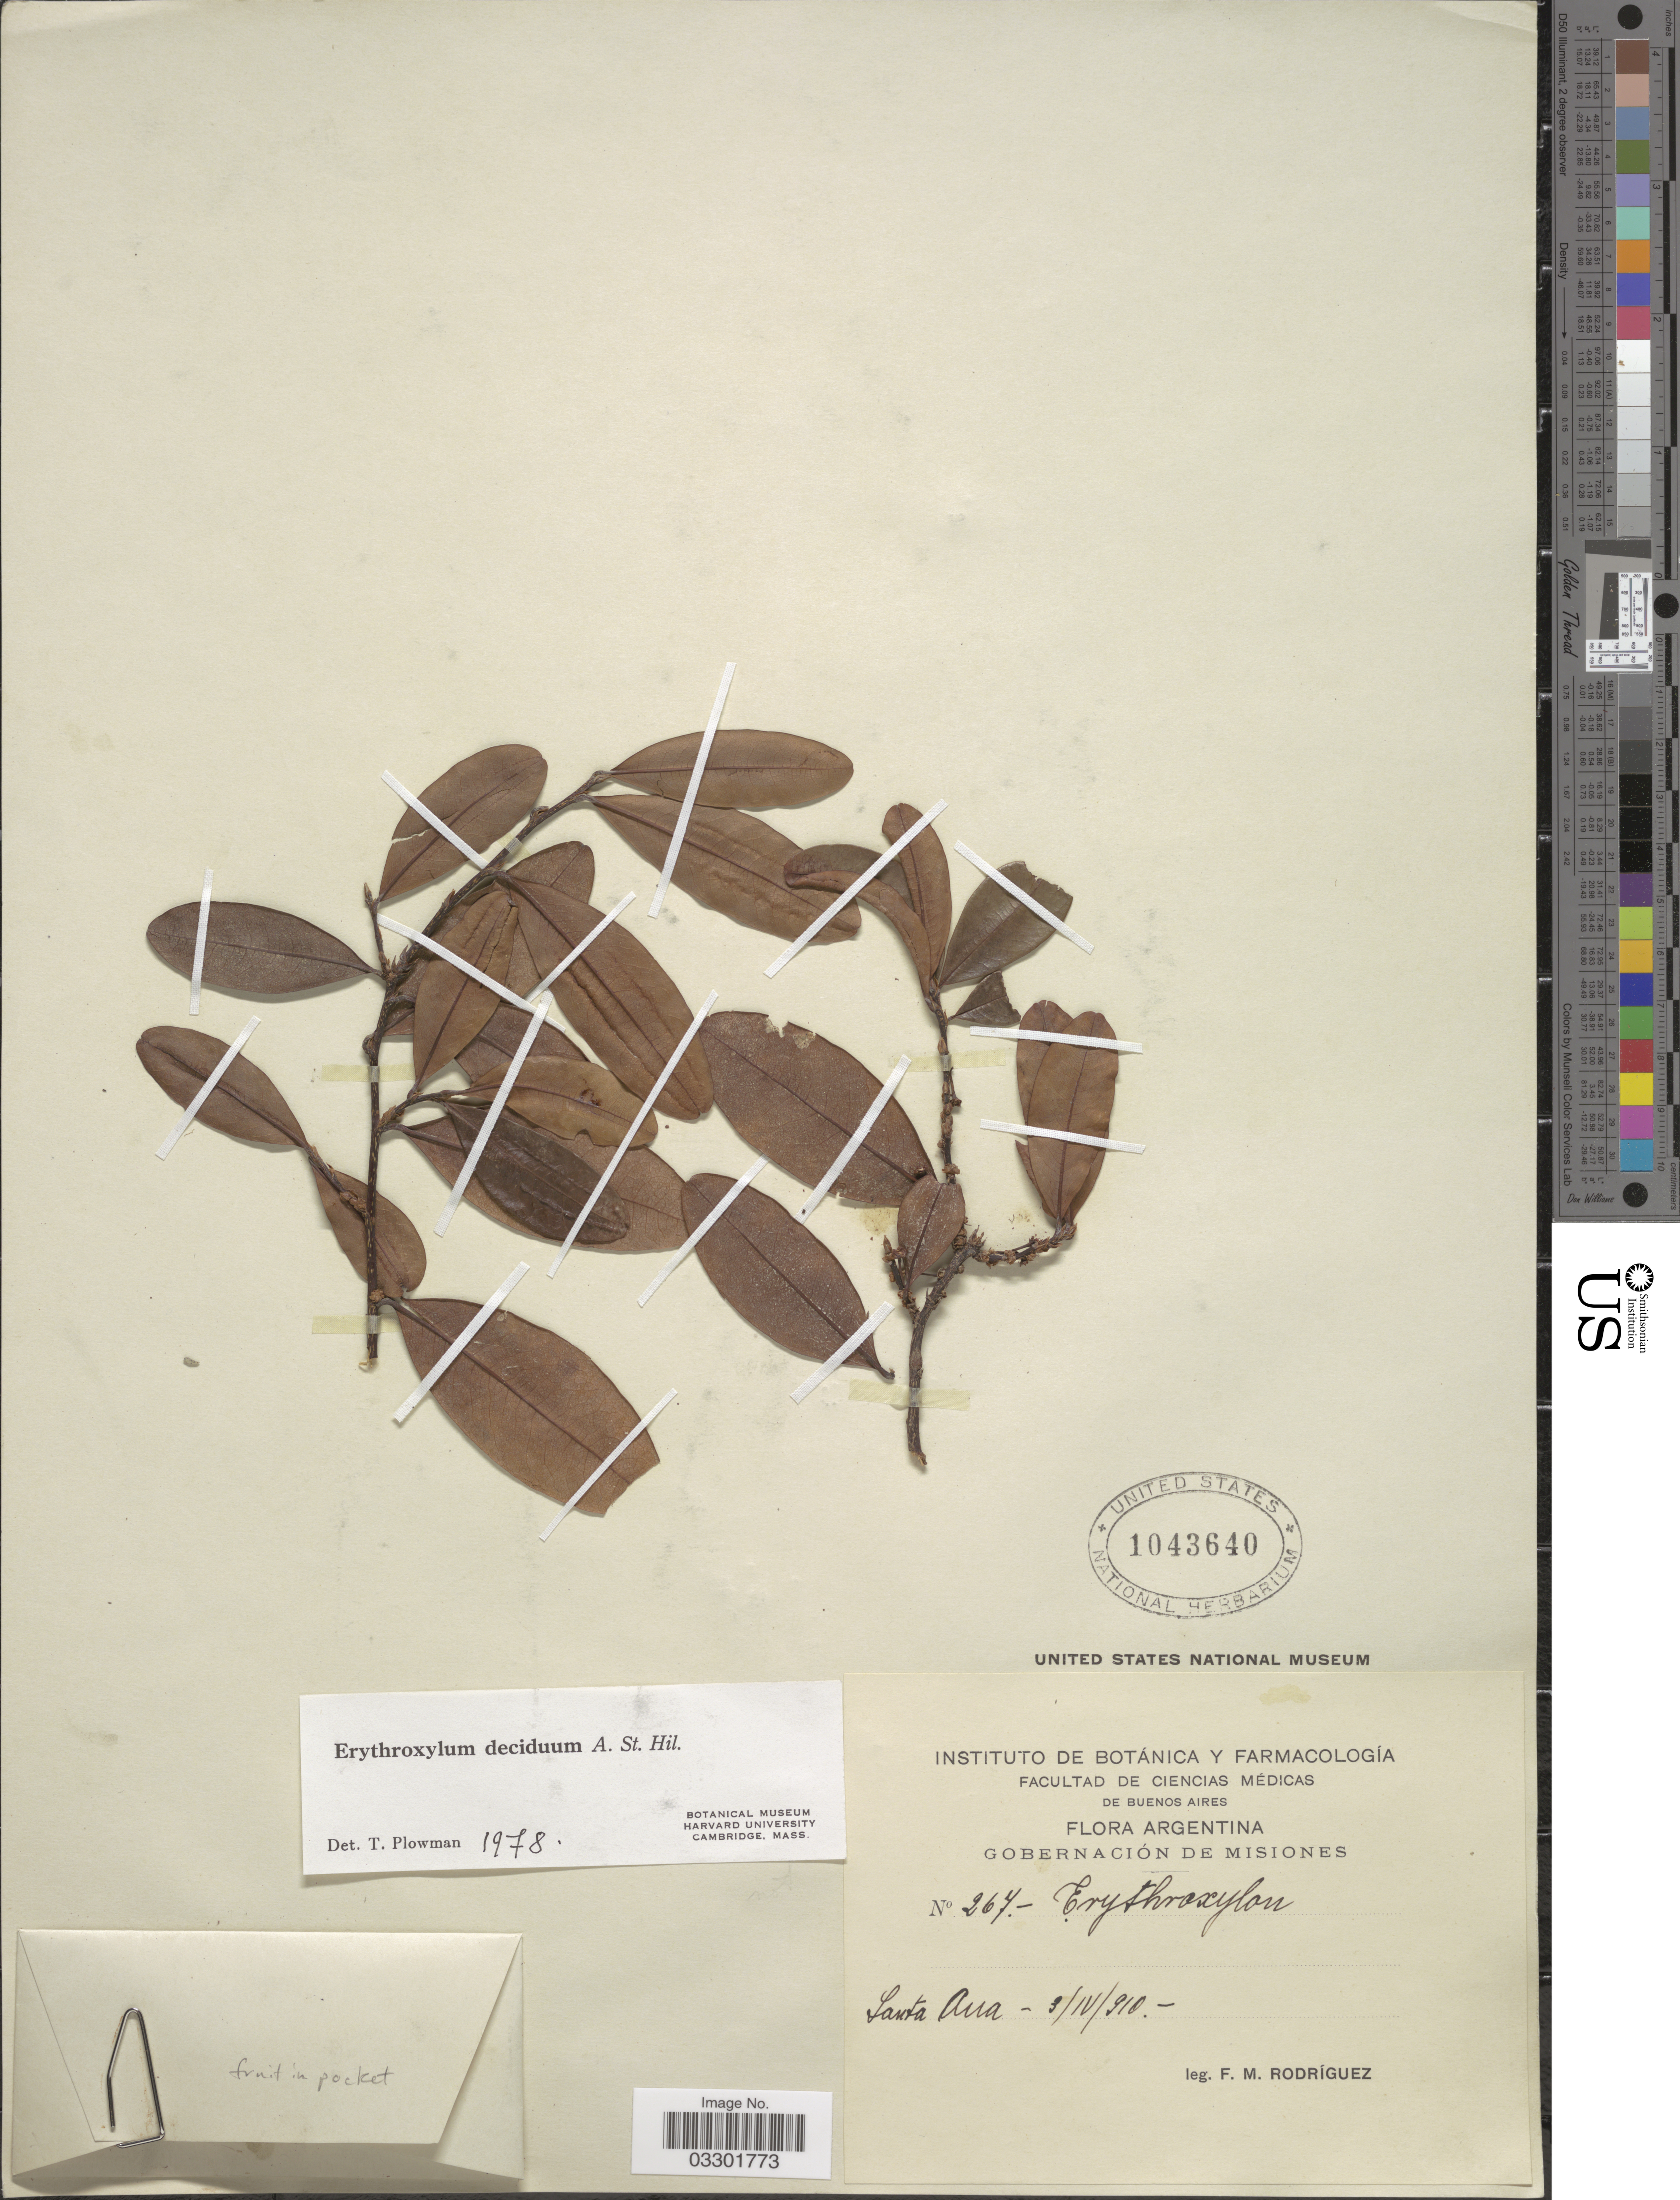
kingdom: Plantae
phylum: Tracheophyta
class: Magnoliopsida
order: Malpighiales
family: Erythroxylaceae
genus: Erythroxylum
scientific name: Erythroxylum deciduum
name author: A. St.-Hil.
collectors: F. M. Rodriguez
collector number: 264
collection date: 1910-04-03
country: Argentina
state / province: Misiones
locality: Gobernación de Misiones. Santa Ana.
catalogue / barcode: US 1043640